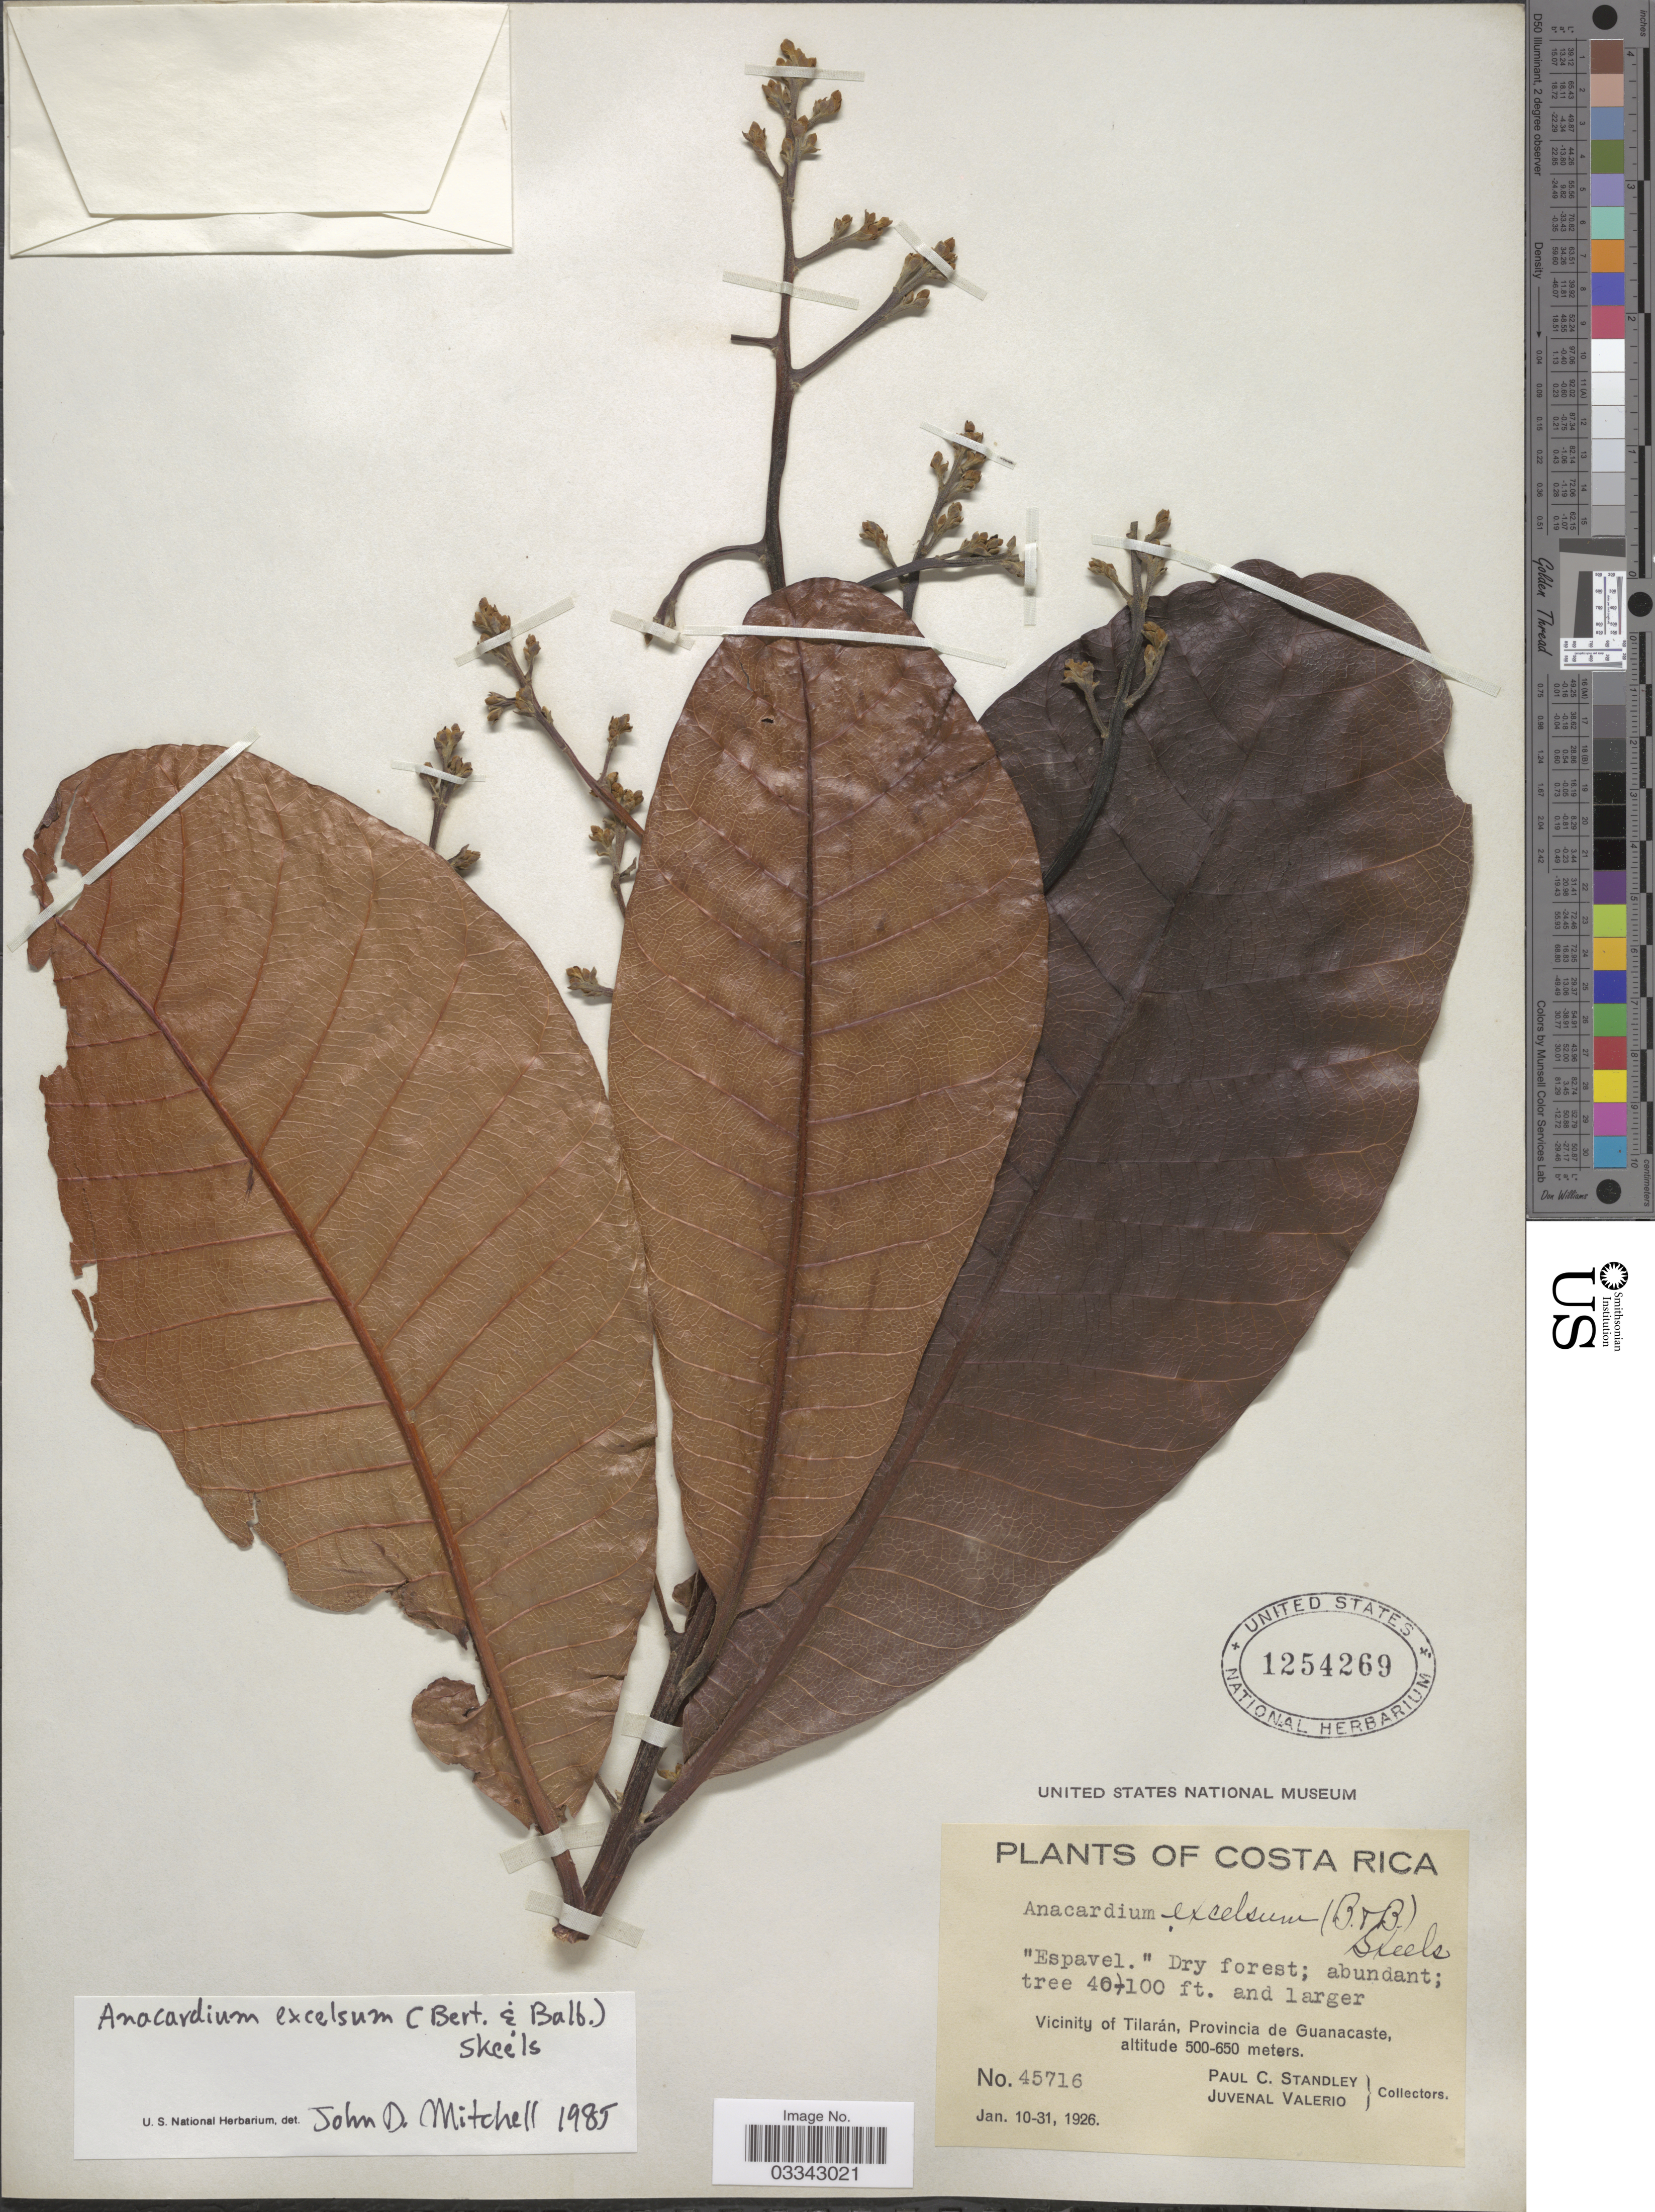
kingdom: Plantae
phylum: Tracheophyta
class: Magnoliopsida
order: Sapindales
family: Anacardiaceae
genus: Anacardium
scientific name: Anacardium excelsum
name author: (Kunth) Skeels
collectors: P. C. Standley & J. Valerio R.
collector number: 45716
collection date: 1926-01-10/1926-01-31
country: Costa Rica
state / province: Guanacaste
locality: Vicinity of Tilarán.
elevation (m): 500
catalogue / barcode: US 1254269